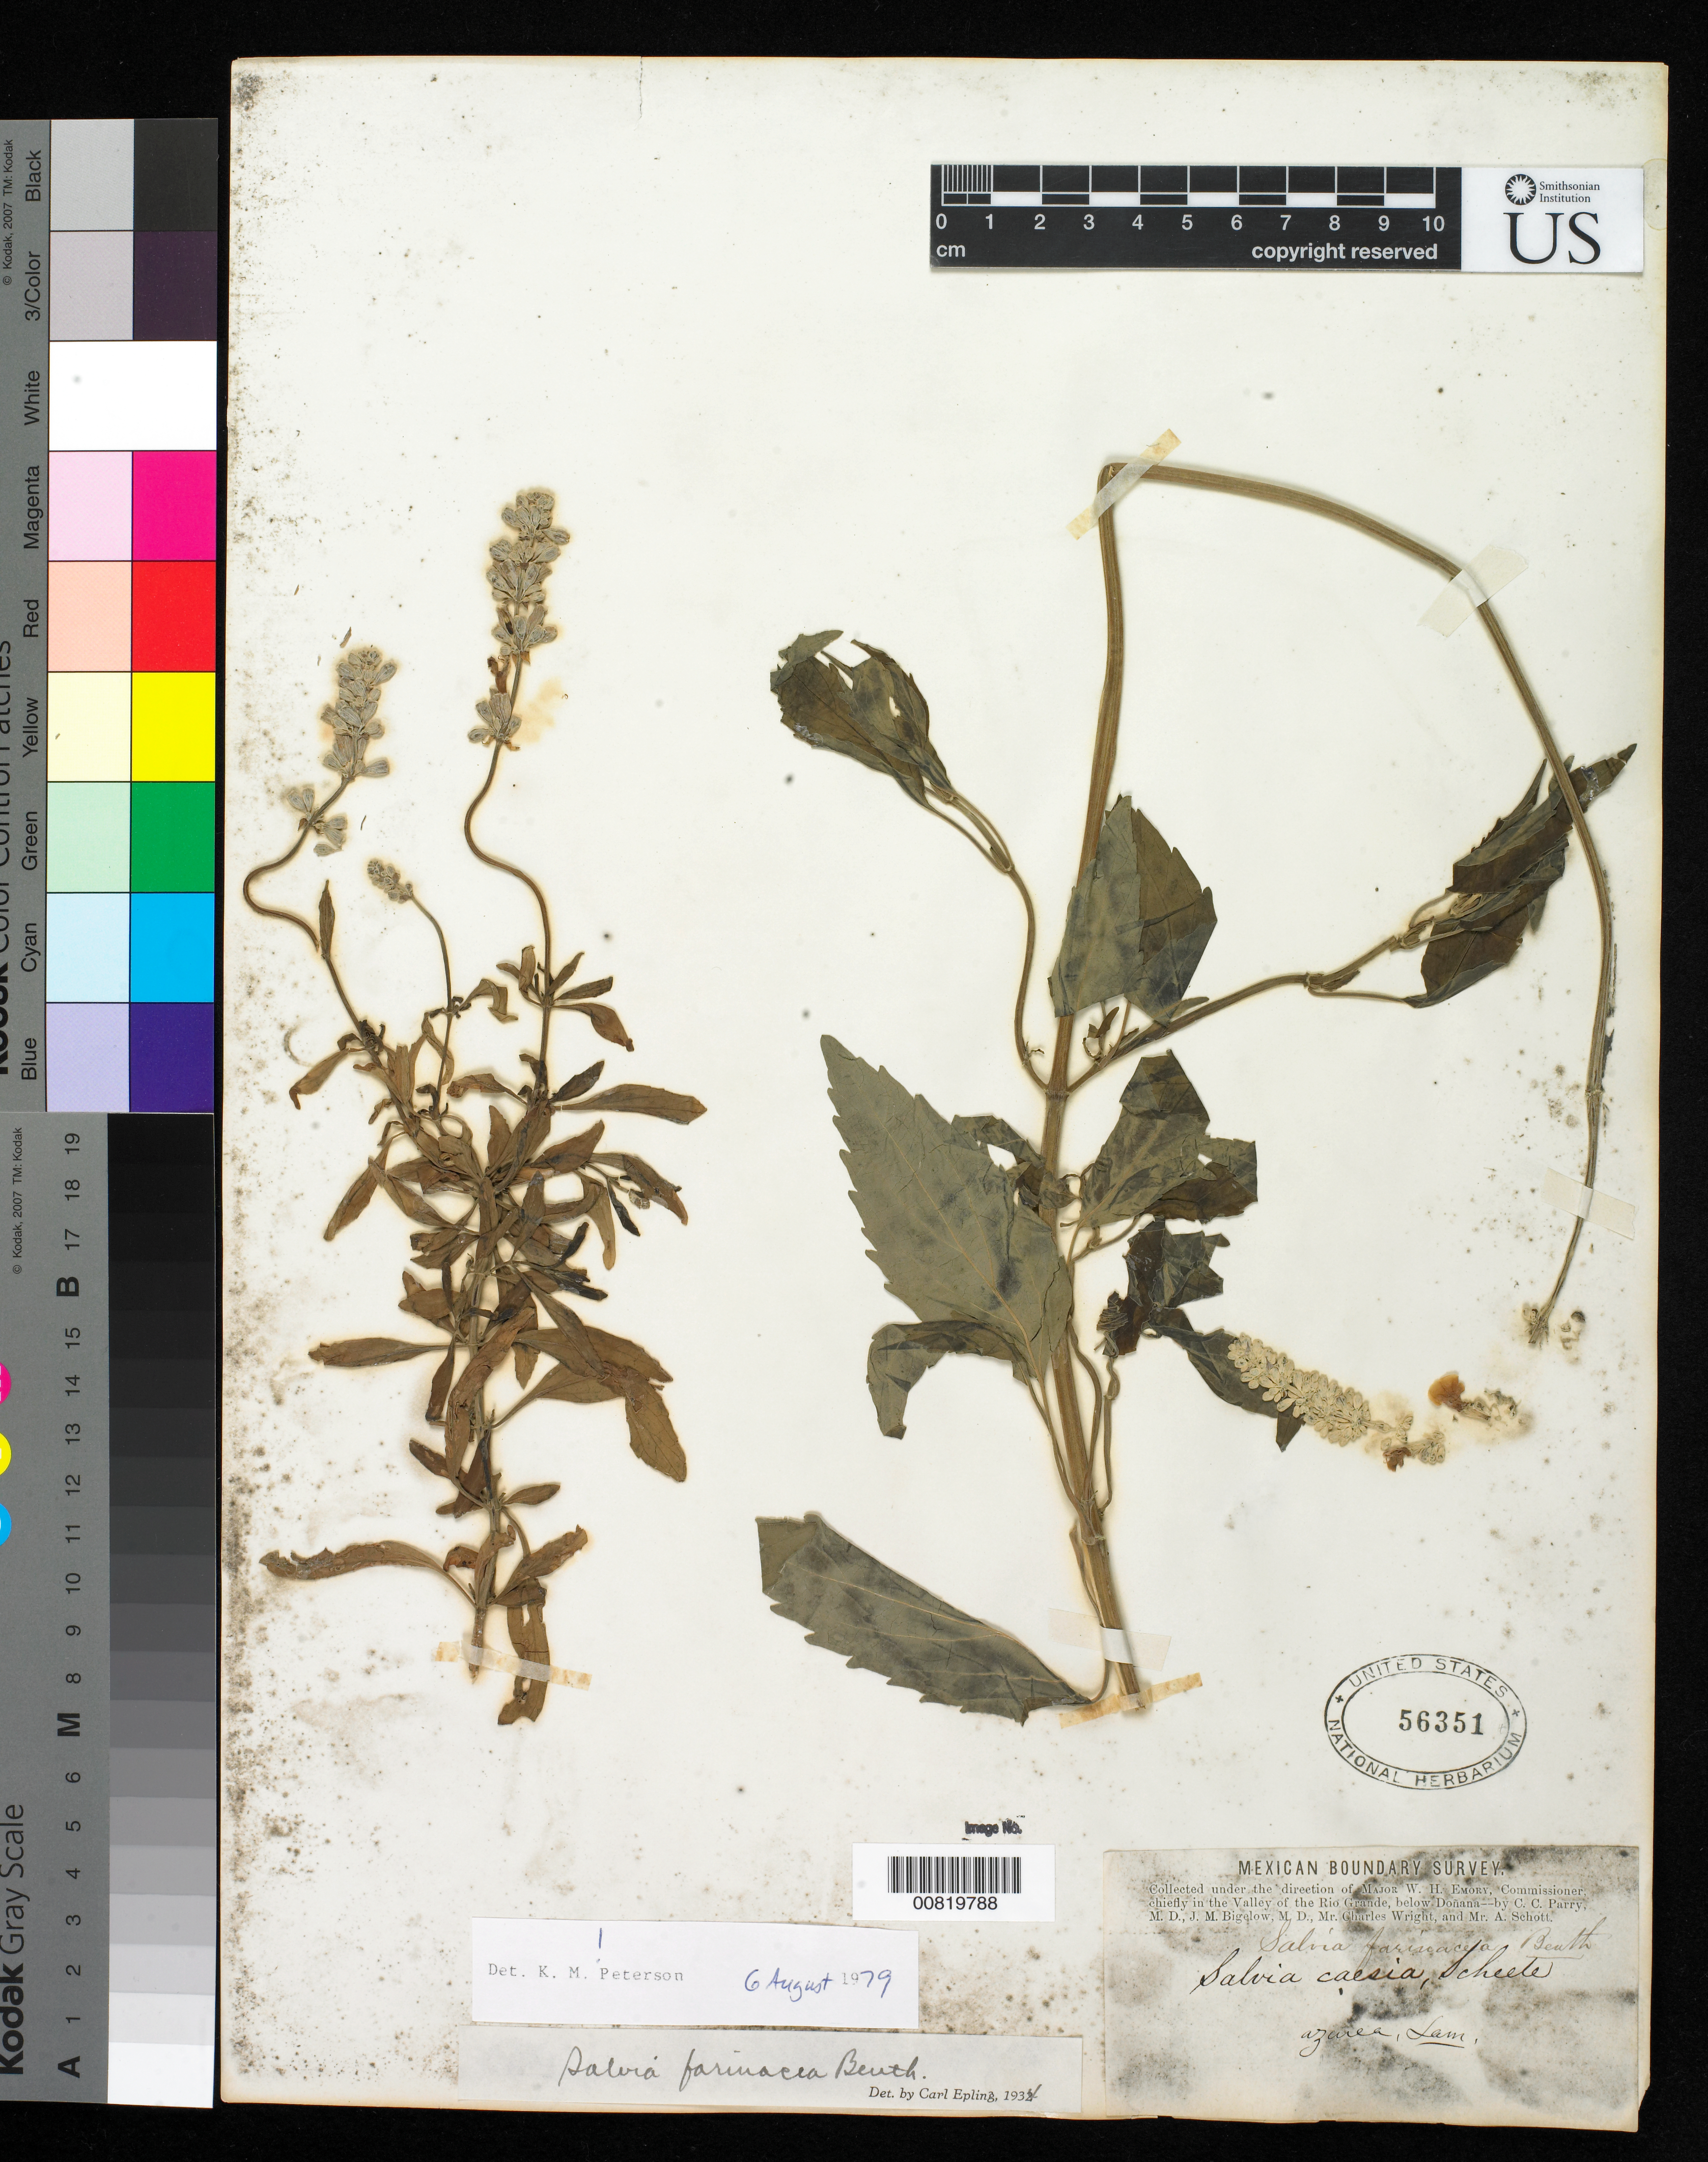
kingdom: Plantae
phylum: Tracheophyta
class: Magnoliopsida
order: Lamiales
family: Lamiaceae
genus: Salvia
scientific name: Salvia farinacea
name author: Benth.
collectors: C. C. Parry, J. M. Bigelow, C. Wright & A. C. V. Schott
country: United States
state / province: New Mexico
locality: Valley of the Rio Grande, below Doñana, New Mexico.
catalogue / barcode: US 56351